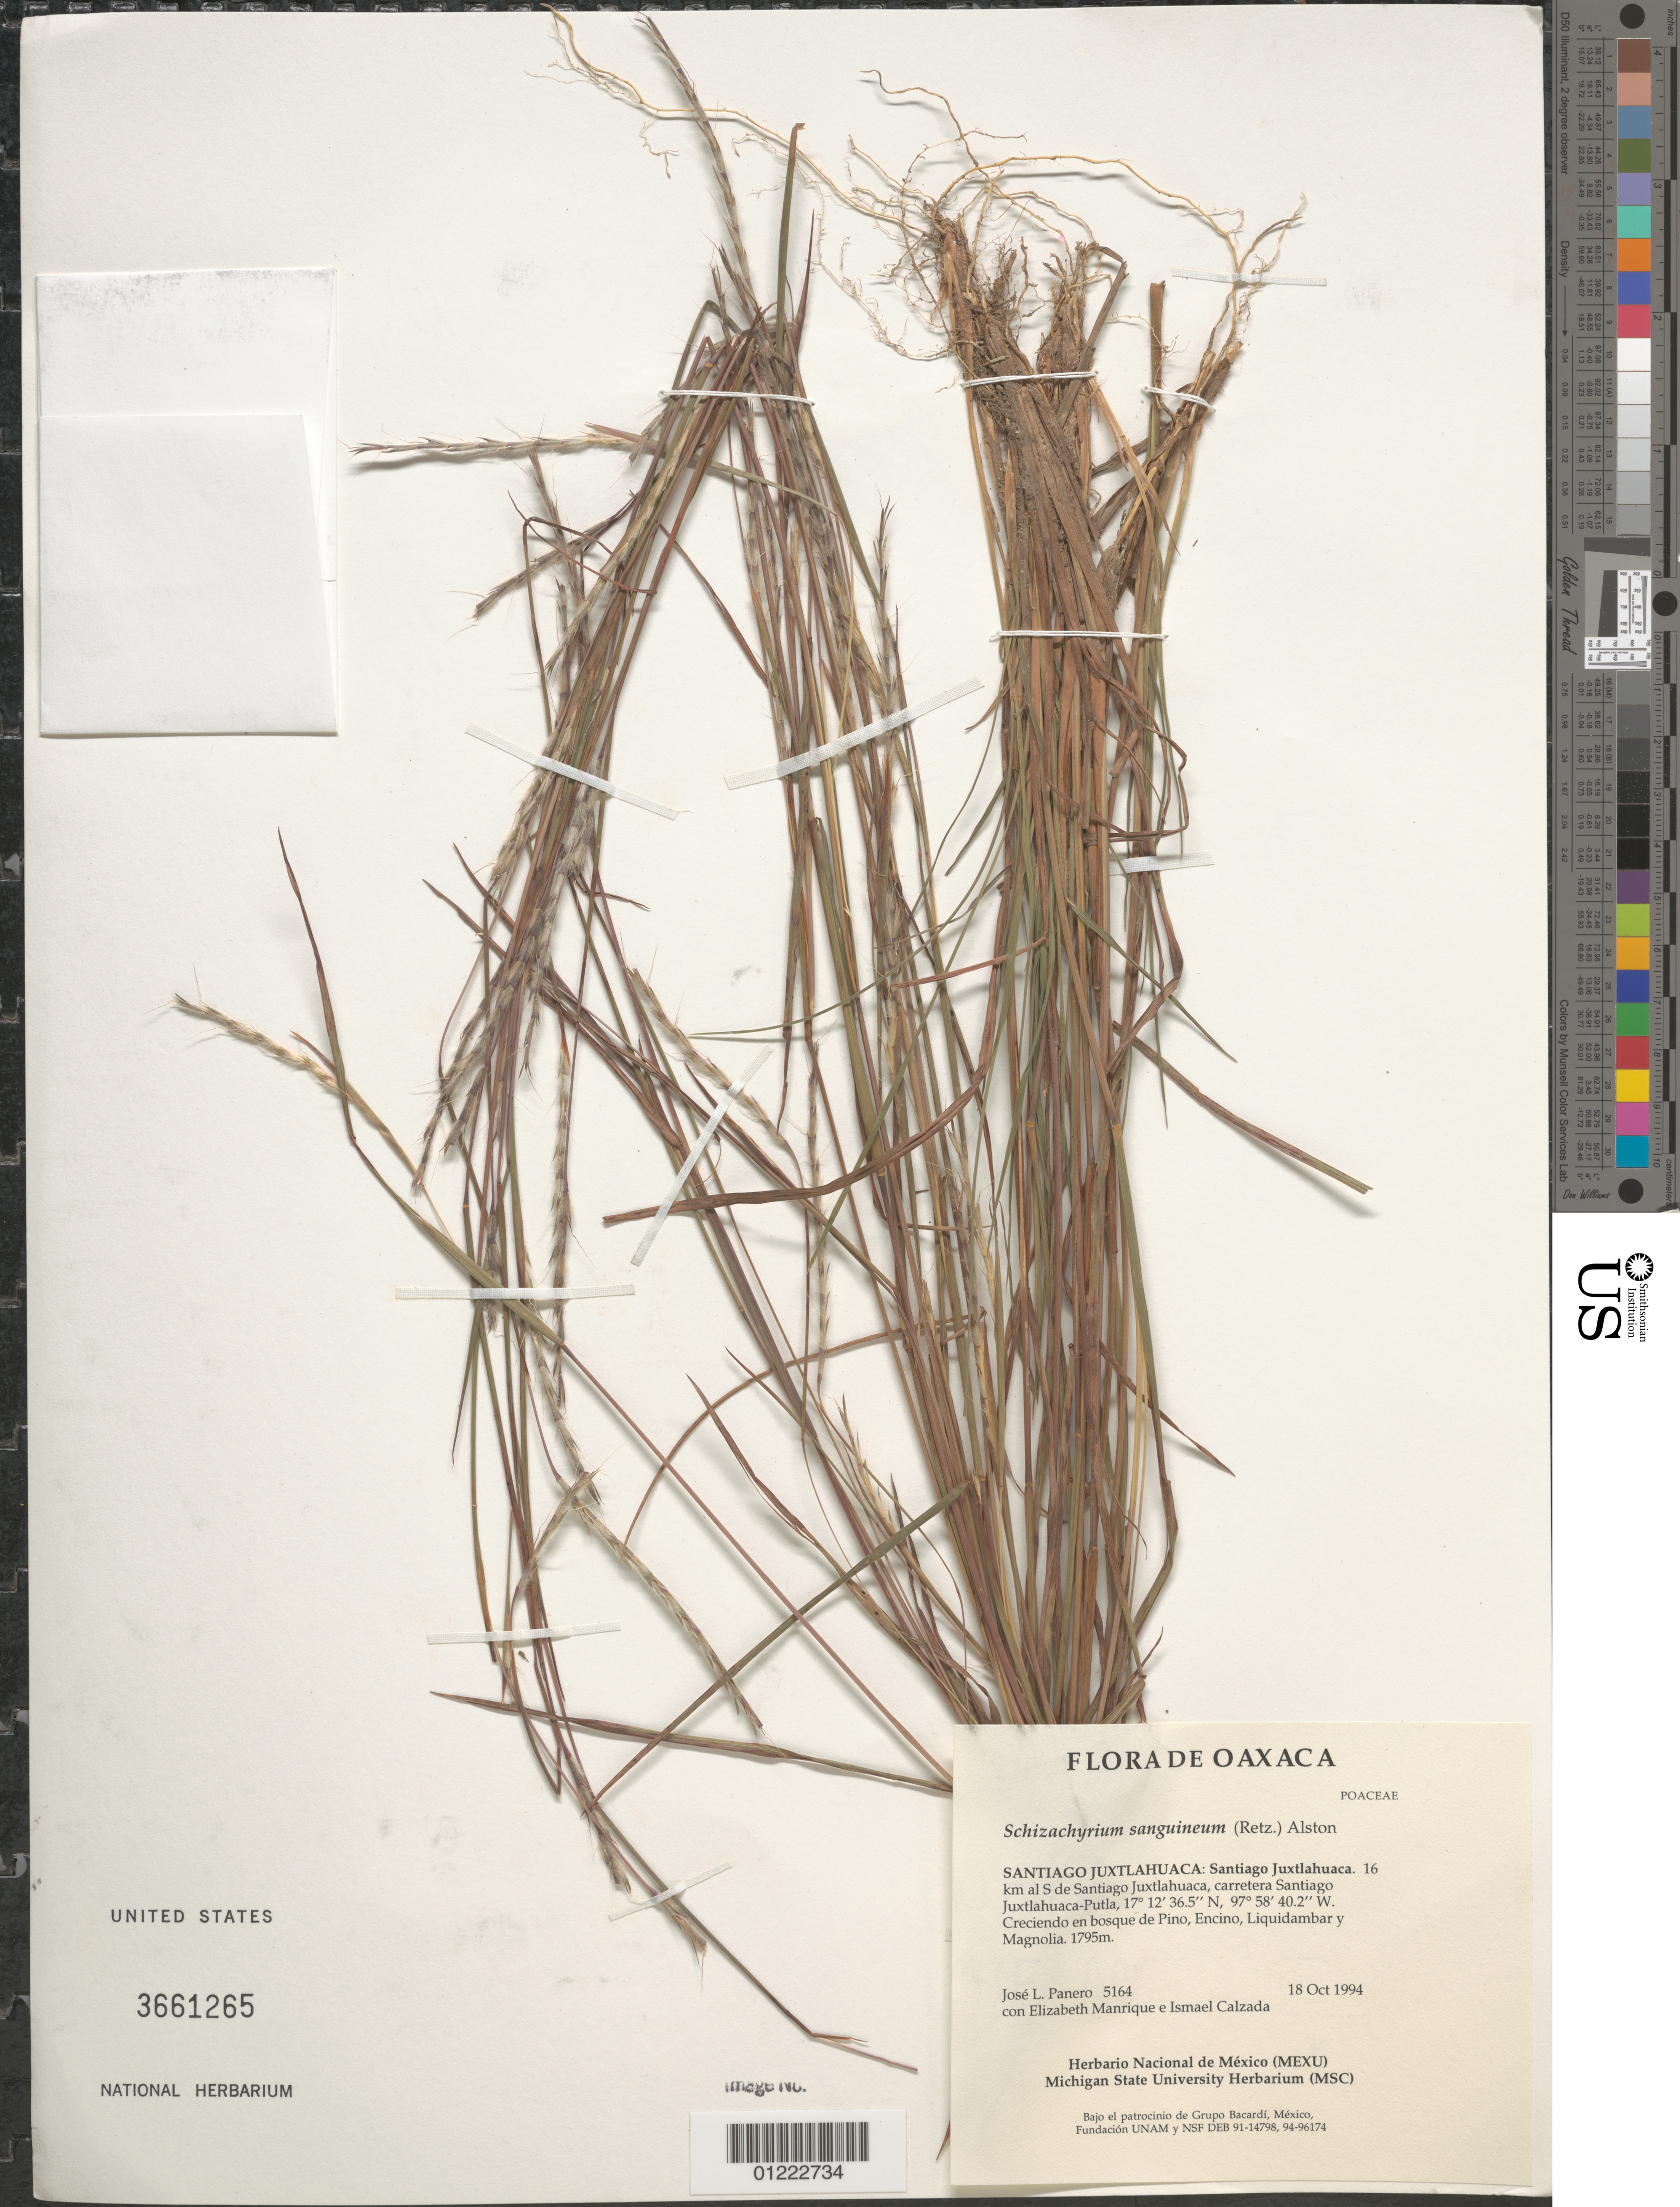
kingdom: Plantae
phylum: Tracheophyta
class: Liliopsida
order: Poales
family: Poaceae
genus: Schizachyrium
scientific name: Schizachyrium sanguineum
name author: (Retz.) Alston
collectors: J. L. Panero, E. Manrique & J. I. Calzada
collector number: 5164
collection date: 1994-10-18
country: Mexico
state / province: Oaxaca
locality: Santiago Juxtlahuaca: Santiago Juxtlahuaca. 16 km al S de Santiago Juxtlahuaca, carretera Santiago Juxtlahuaca-Putla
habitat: Creciendo en bosque de Pino, Encino, Liquidambar and Magnolia.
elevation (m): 1795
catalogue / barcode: US 3661265